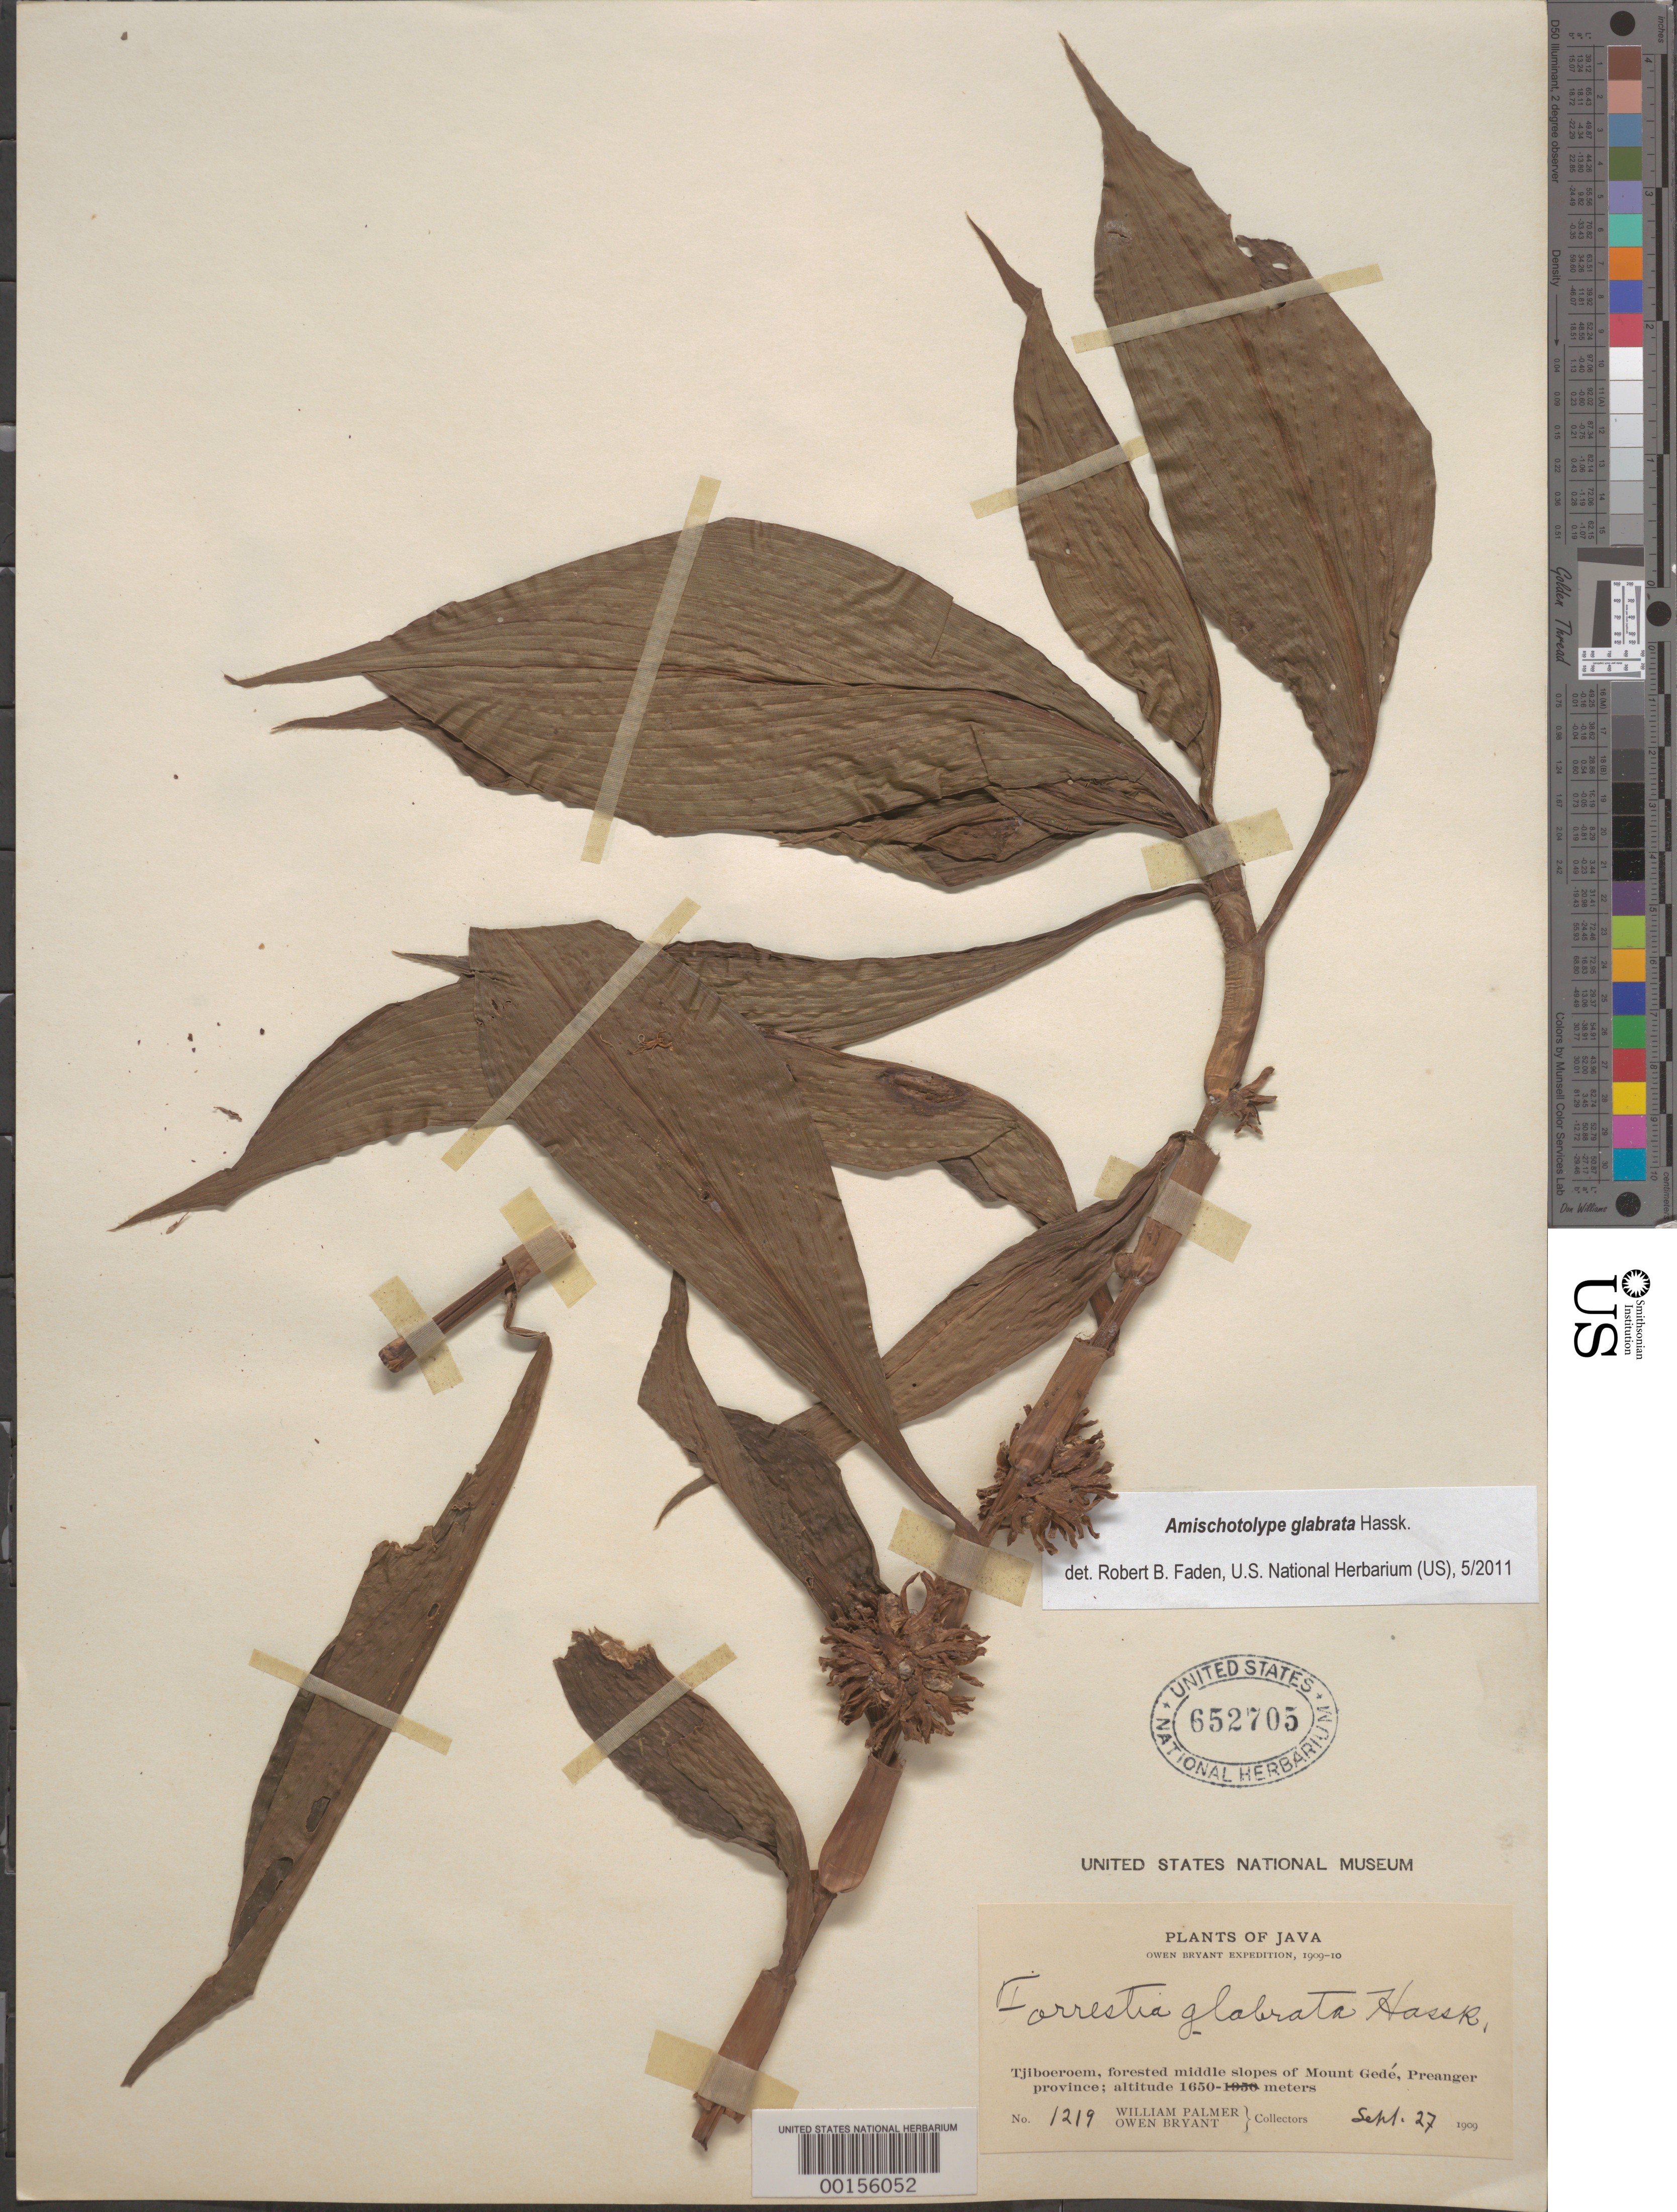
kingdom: Plantae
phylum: Tracheophyta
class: Liliopsida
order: Commelinales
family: Commelinaceae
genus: Amischotolype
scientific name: Amischotolype glabrata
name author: Hassk.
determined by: Faden, Robert B., (US), Smithsonian Institution - National Museum of Natural History (UNITED STATES)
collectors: W. Palmer & O. Bryant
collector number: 1219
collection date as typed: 27 Sep 1909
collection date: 1909-09-27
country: Indonesia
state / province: Java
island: Java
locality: Tjiboeroem; mount gede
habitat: Forested slopes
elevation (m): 1650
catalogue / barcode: US 652705